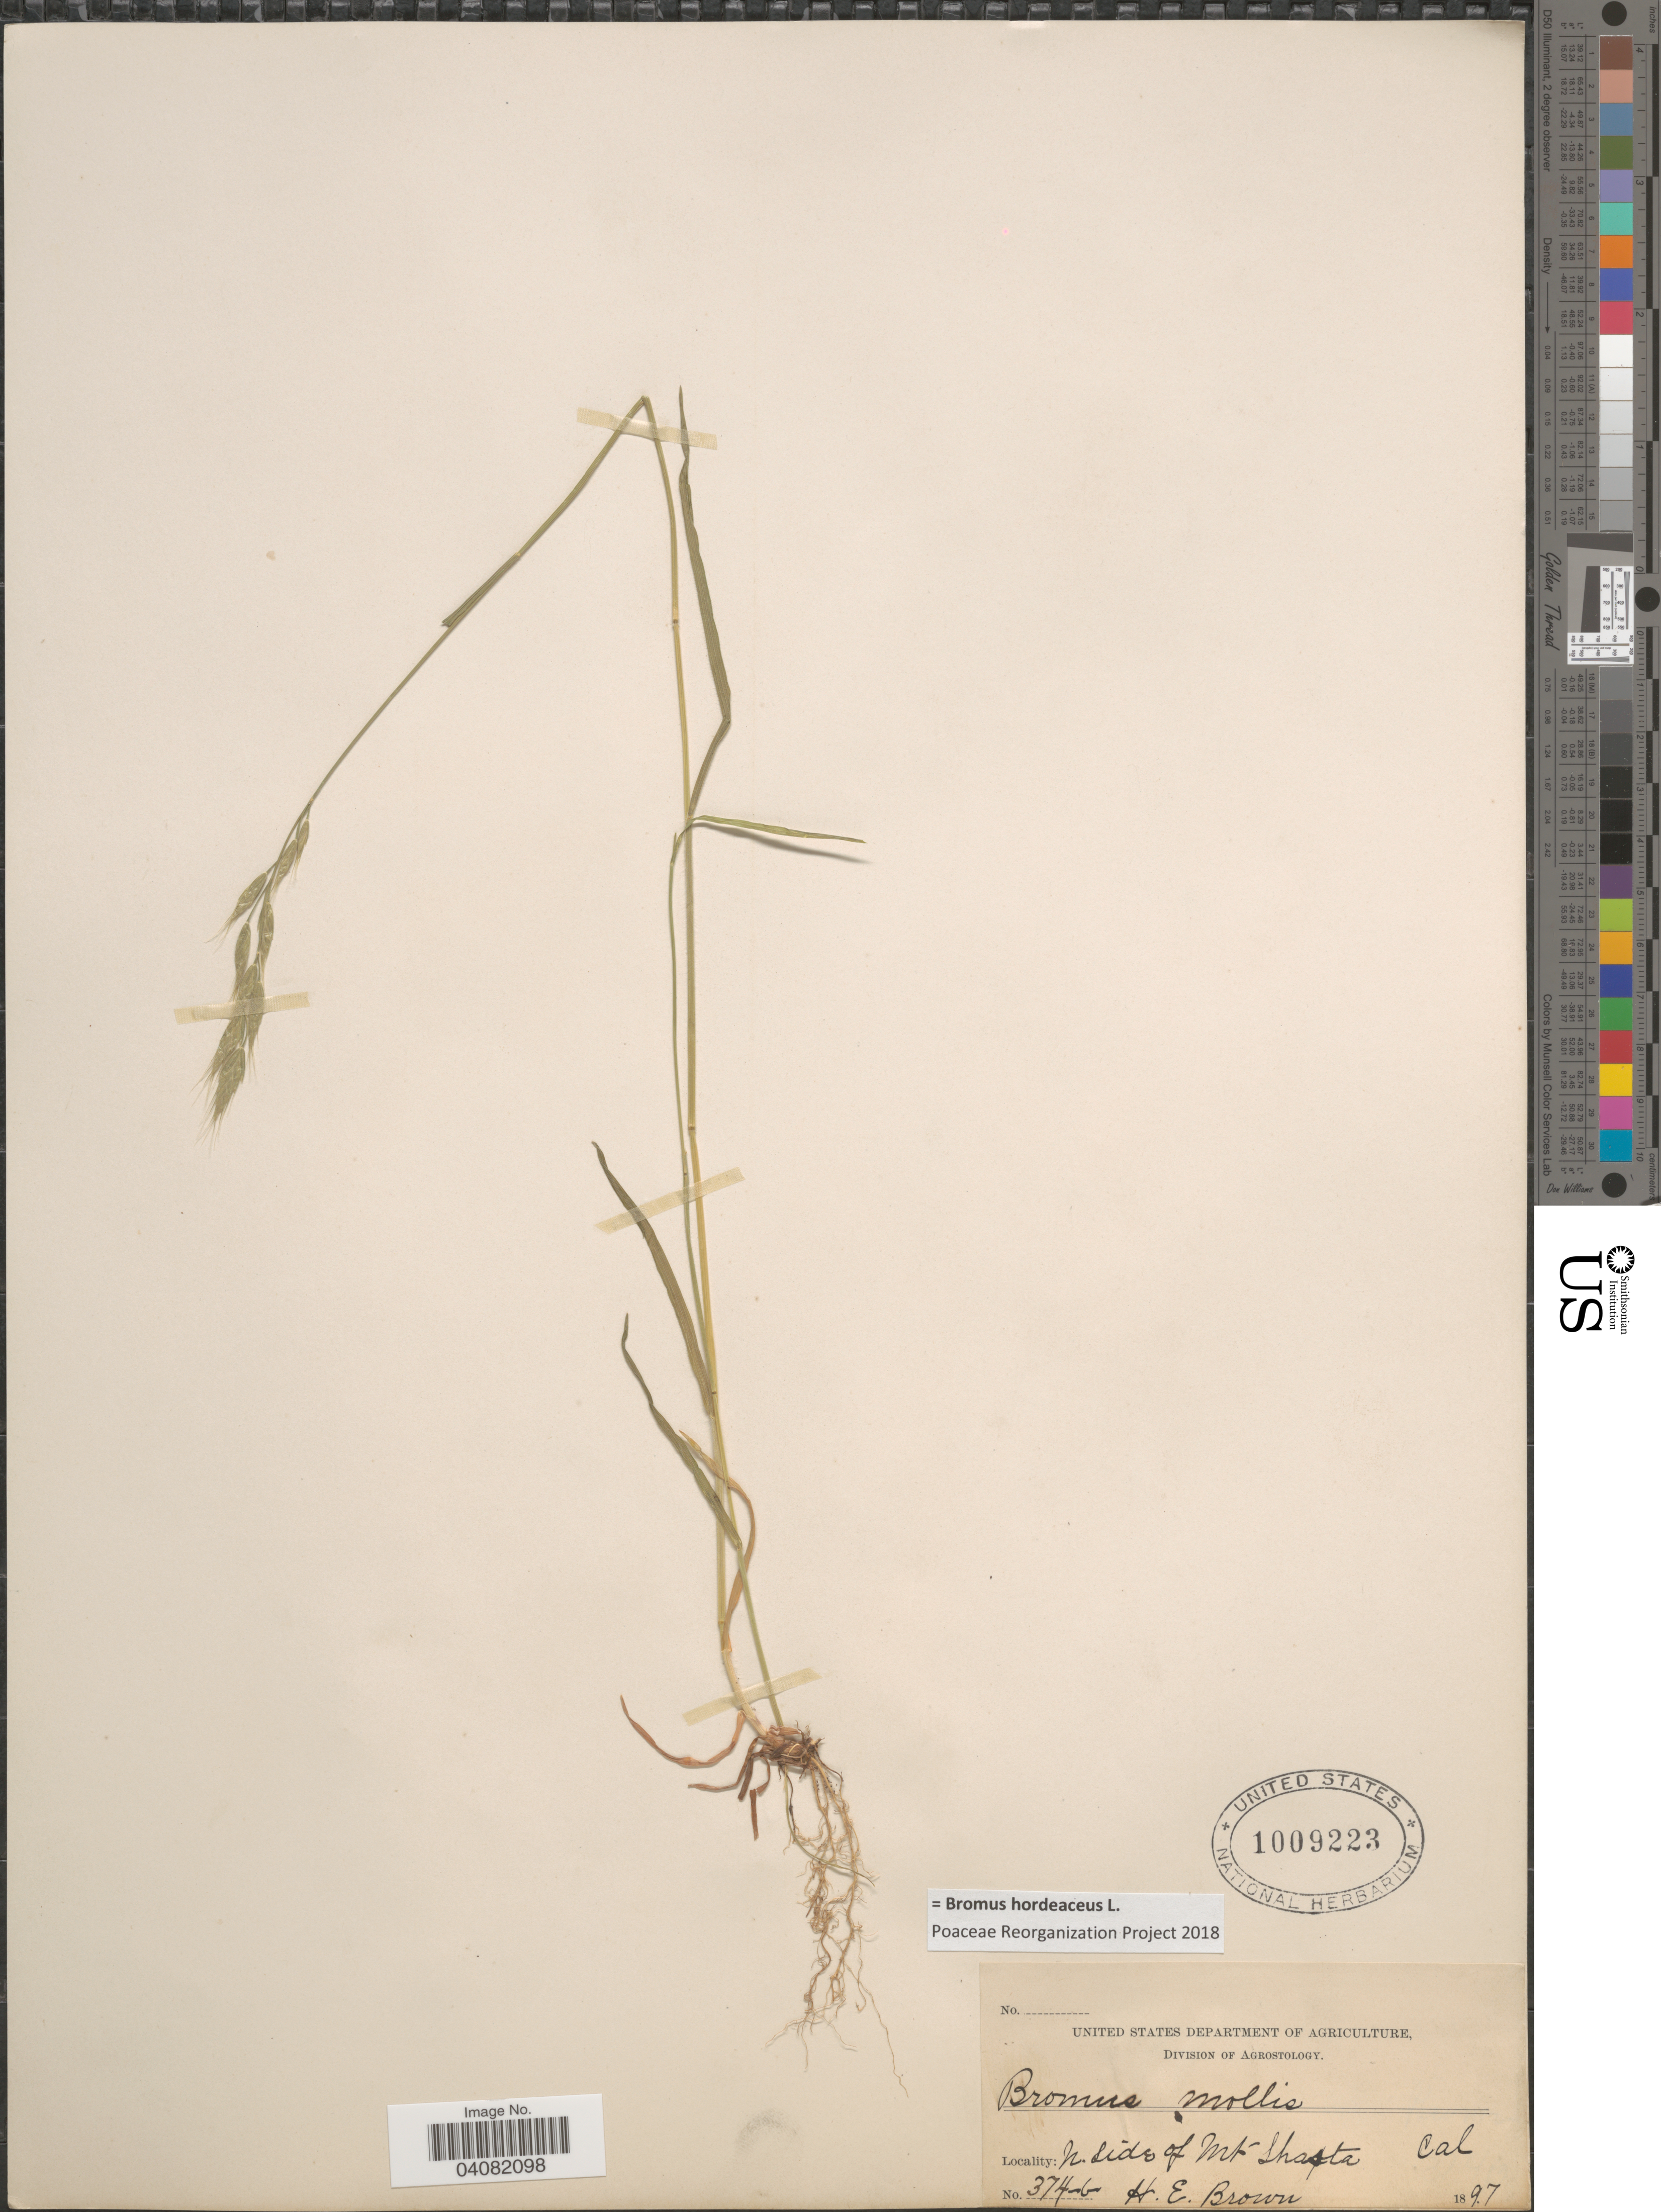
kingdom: Plantae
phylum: Tracheophyta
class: Liliopsida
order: Poales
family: Poaceae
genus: Bromus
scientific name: Bromus hordeaceus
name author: L.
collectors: H. E. Brown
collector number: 374-6*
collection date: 1897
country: United States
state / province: California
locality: N. Side of Mt Shasta.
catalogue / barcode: US 1009223